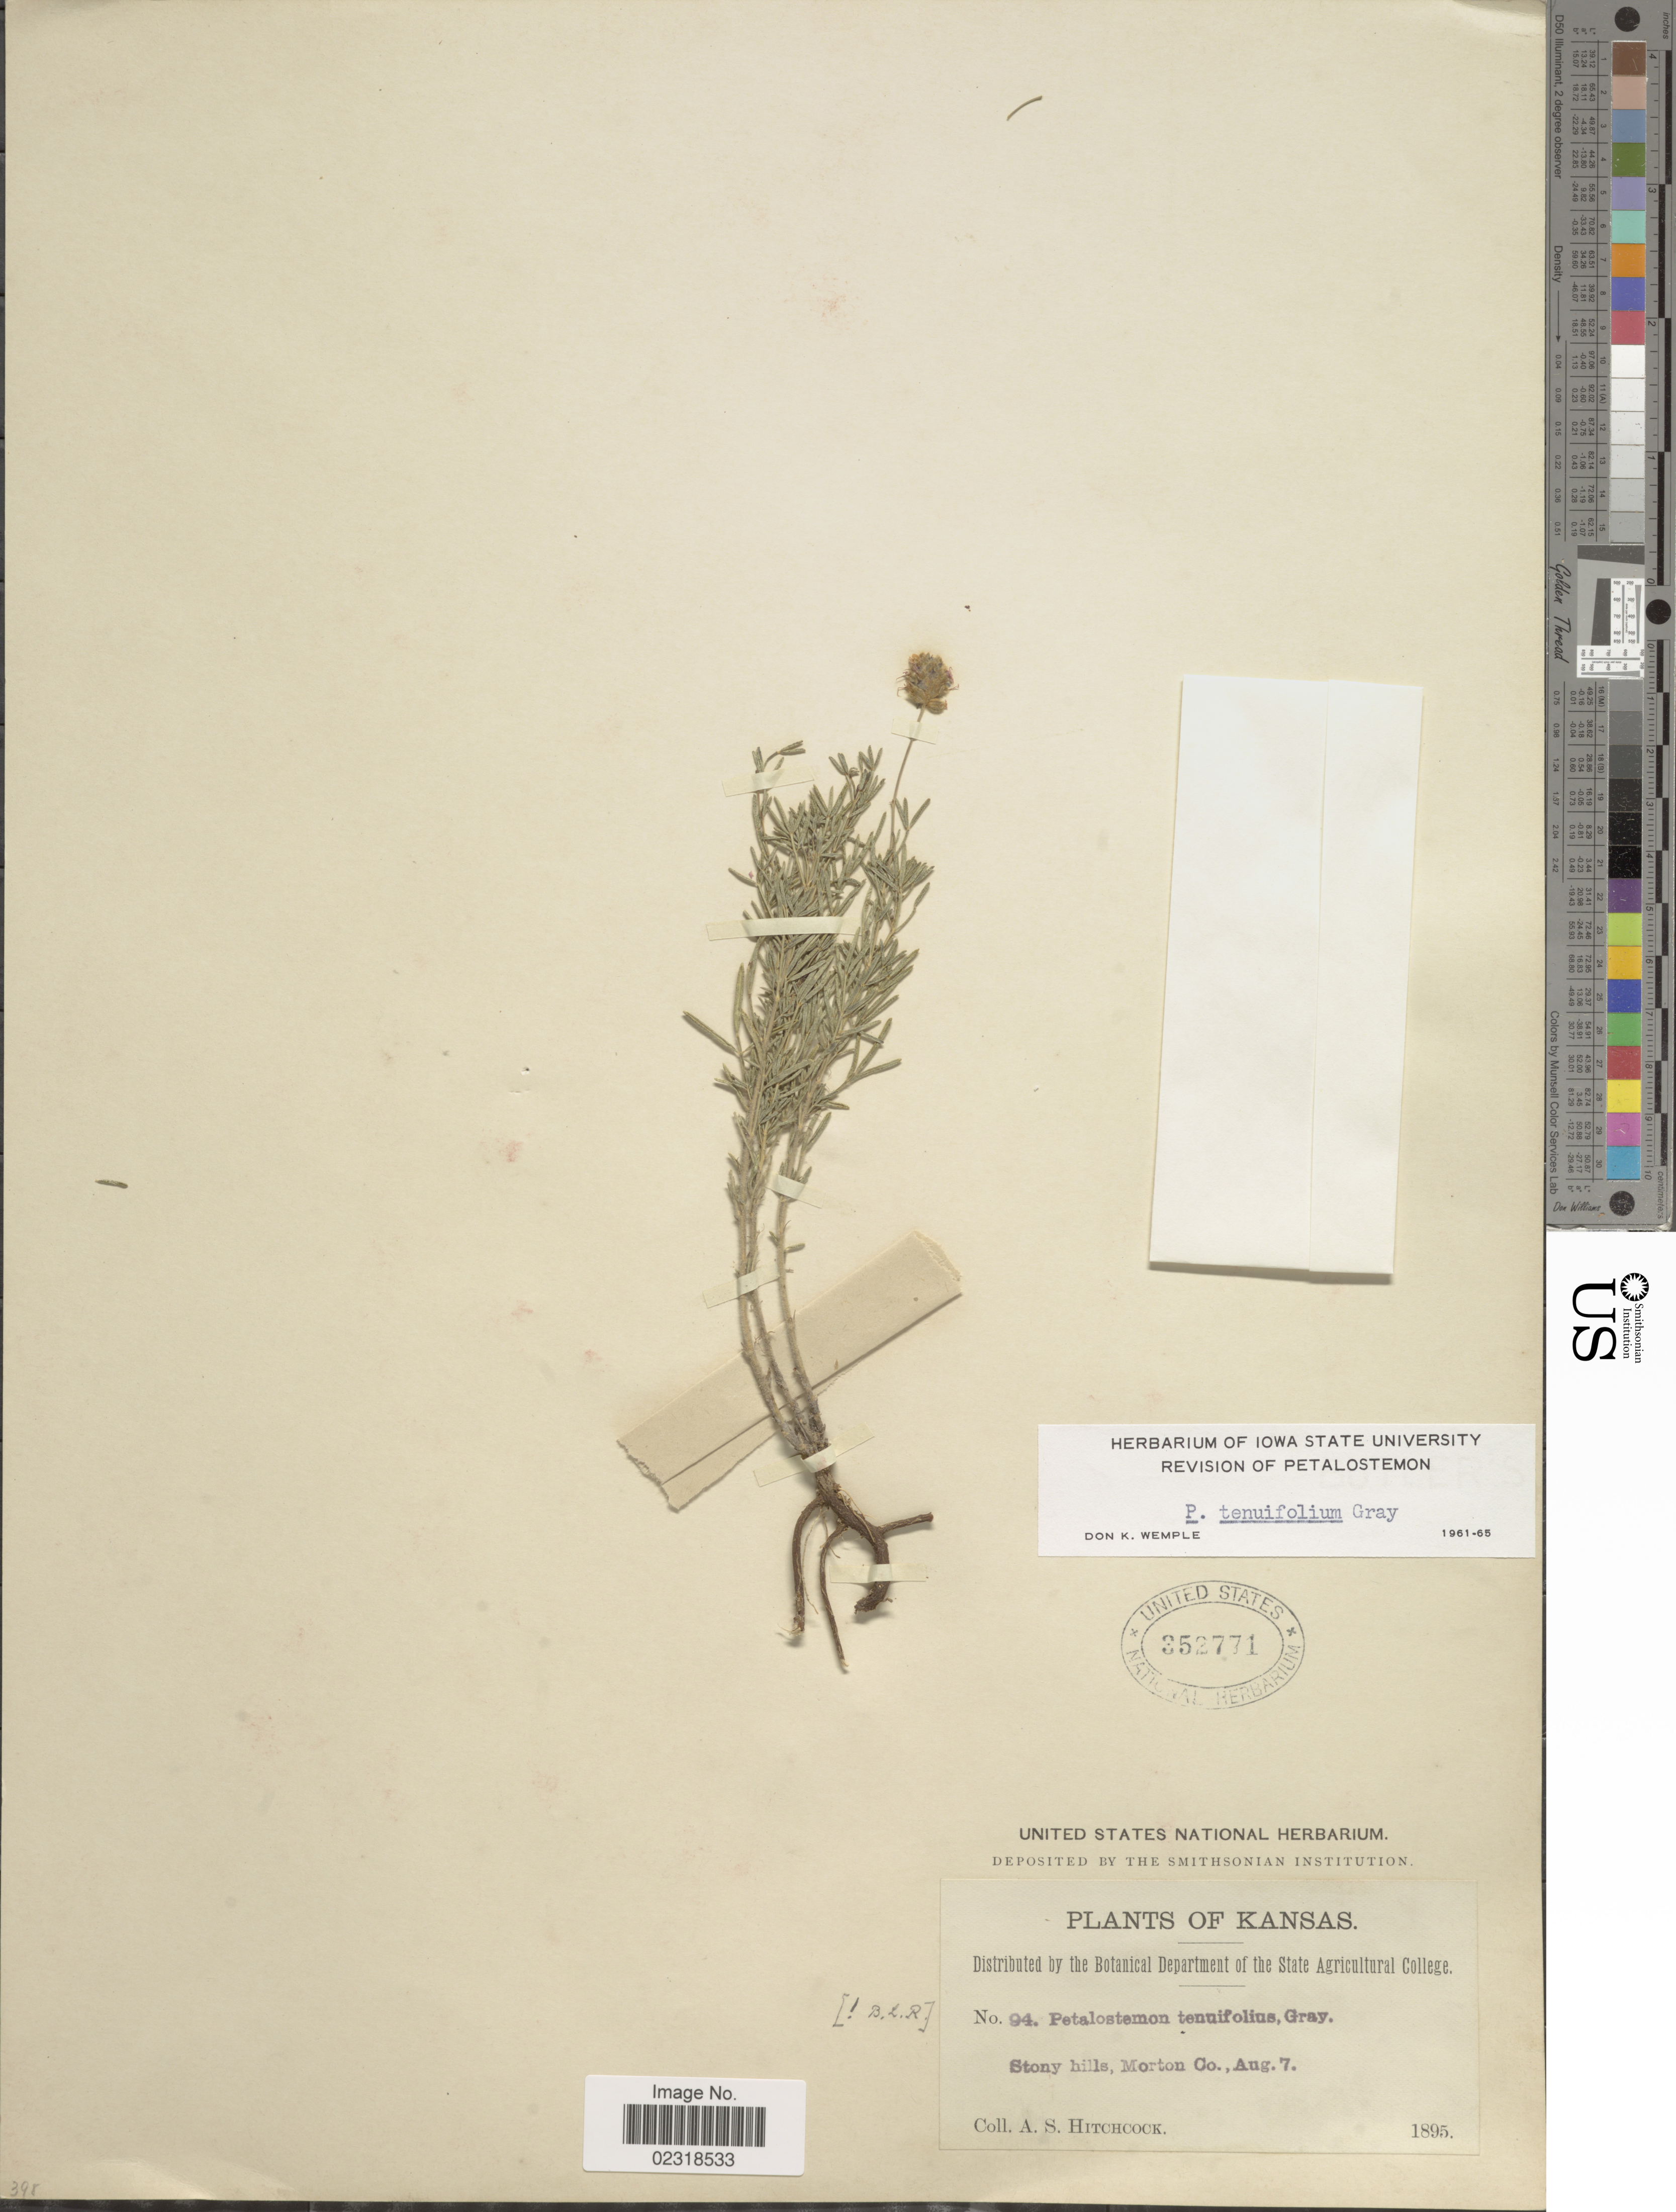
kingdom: Plantae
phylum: Tracheophyta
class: Magnoliopsida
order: Fabales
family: Fabaceae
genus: Dalea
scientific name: Dalea tenuifolia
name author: (A. Gray) Shinners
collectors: A. S. Hitchcock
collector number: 94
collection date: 1895-08-07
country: United States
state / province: Kansas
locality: Stony hills, Morton Co.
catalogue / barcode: US 352771